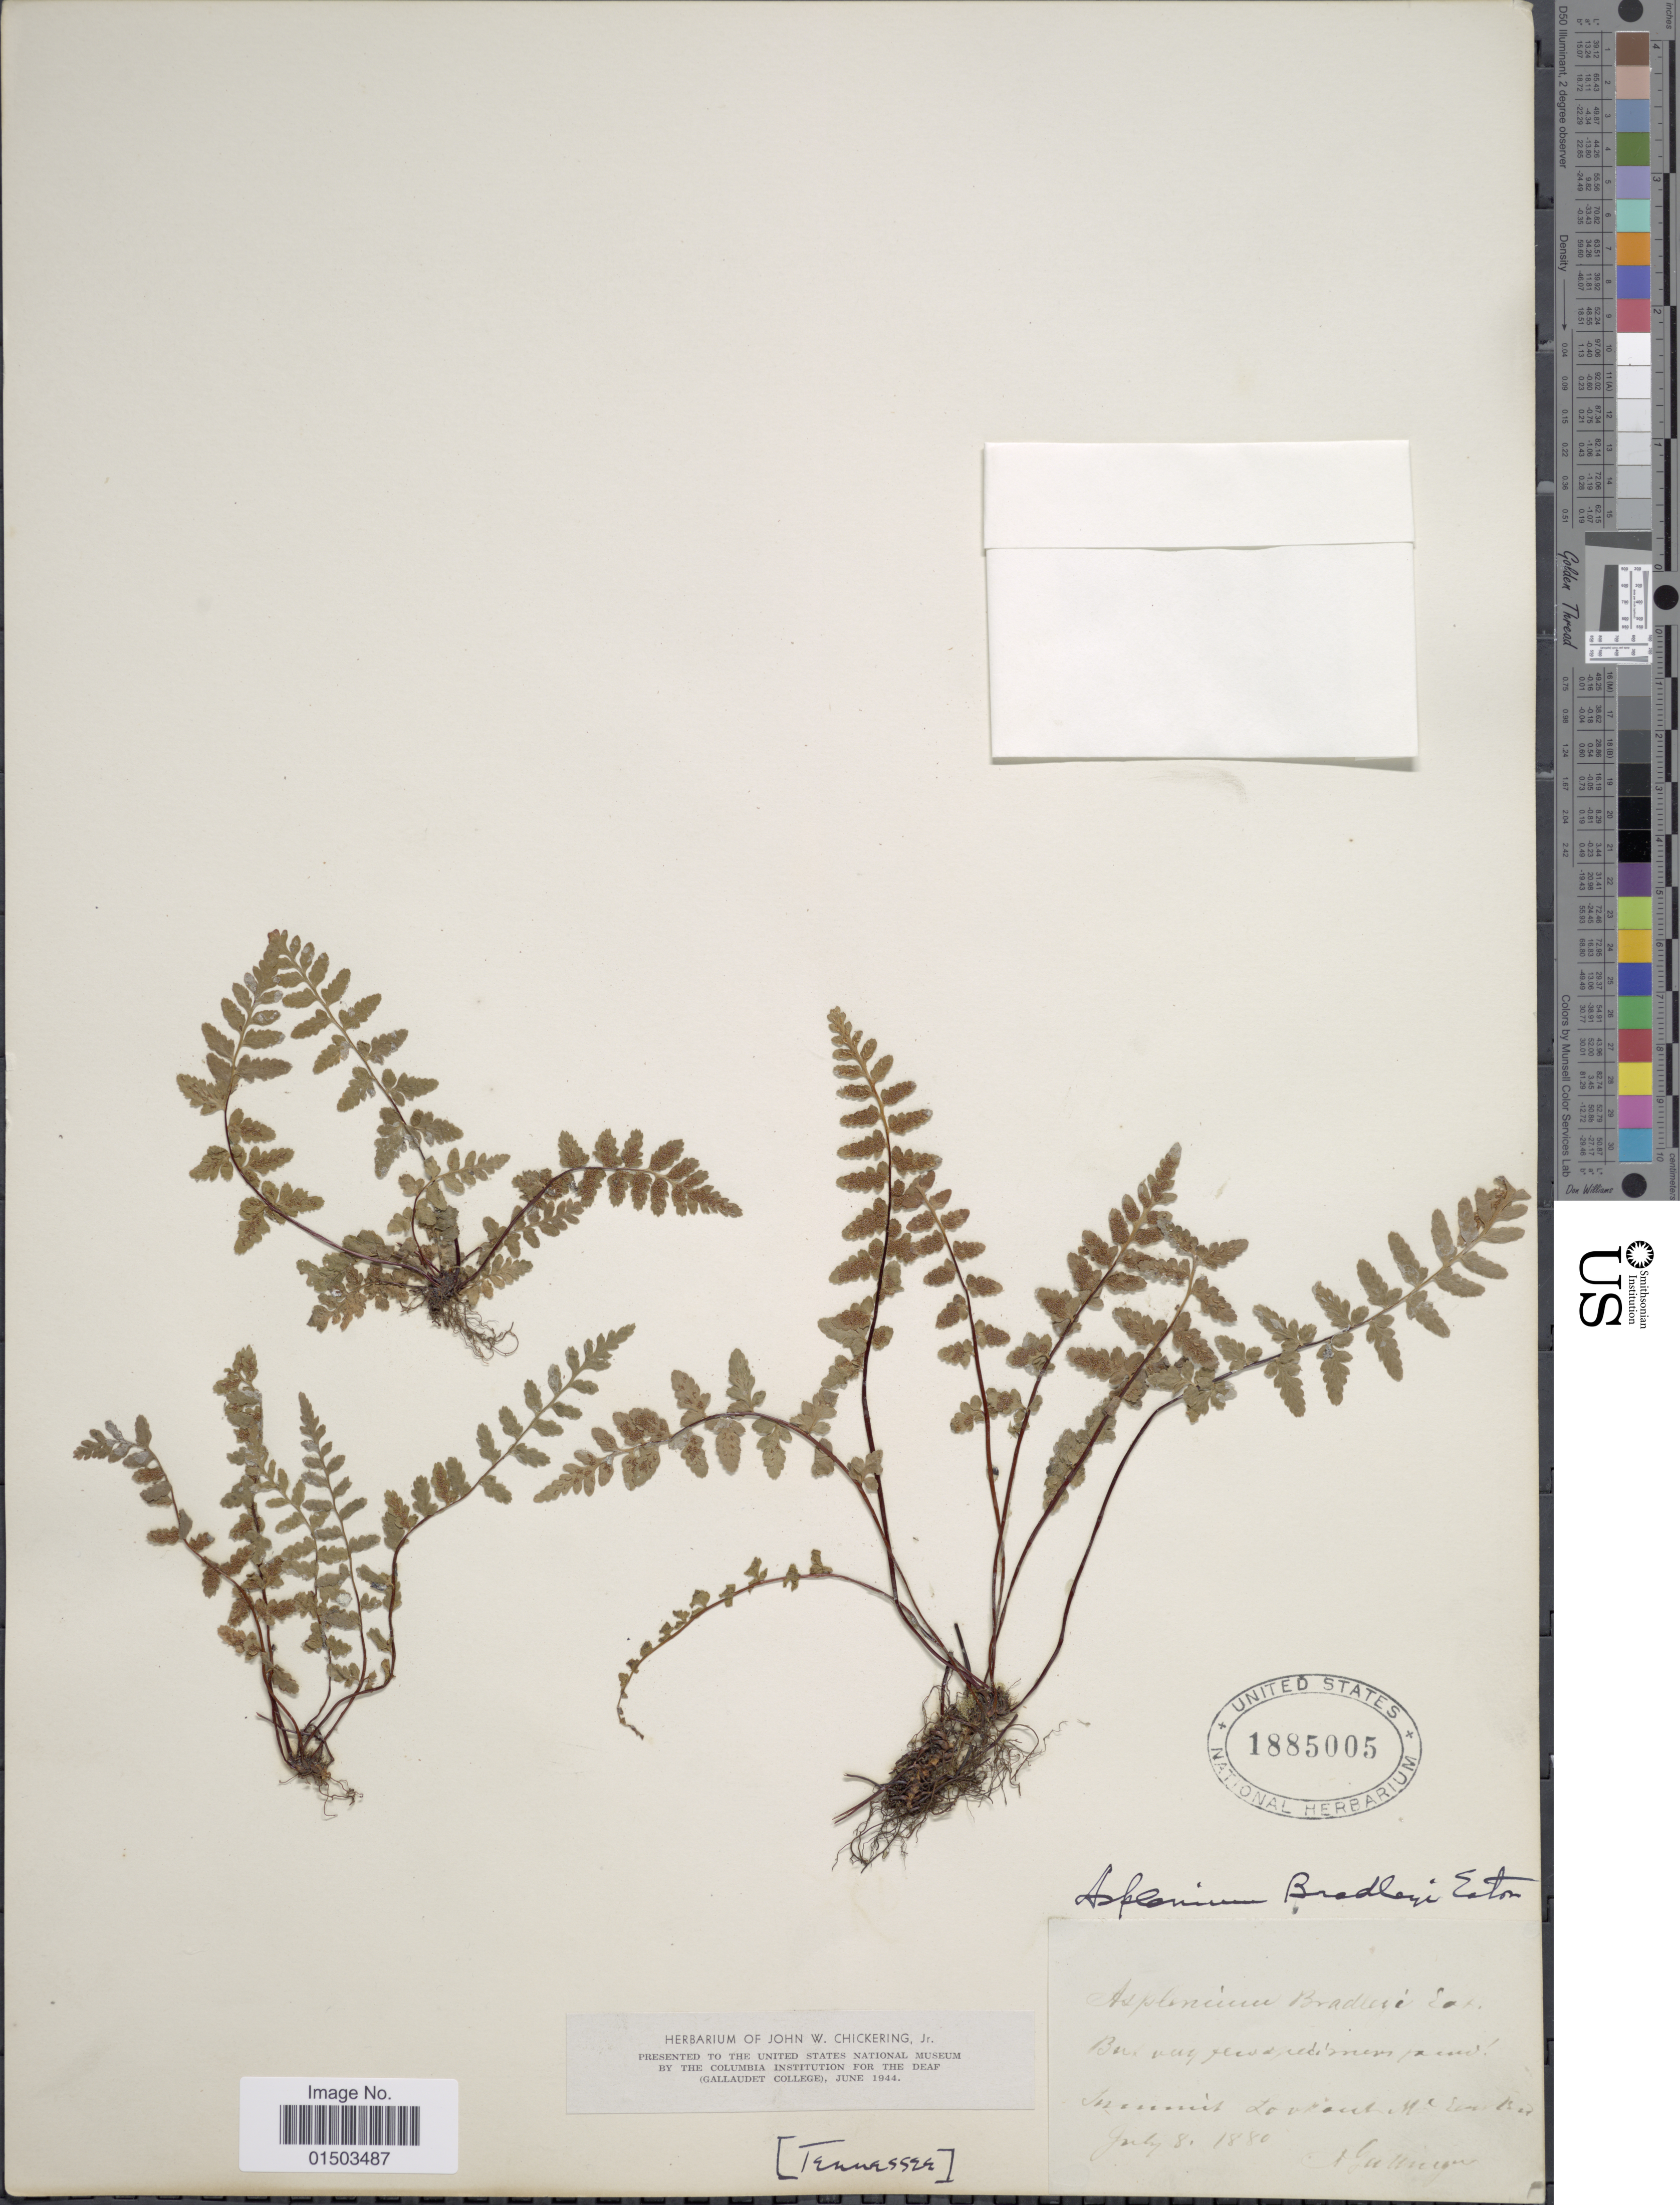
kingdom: Plantae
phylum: Tracheophyta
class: Polypodiopsida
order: Polypodiales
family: Aspleniaceae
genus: Asplenium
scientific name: Asplenium bradleyi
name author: D.C. Eaton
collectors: A. Gattinger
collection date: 1880-07-08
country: United States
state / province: Tennessee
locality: Summit Lookout Mt.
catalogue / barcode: US 1885005